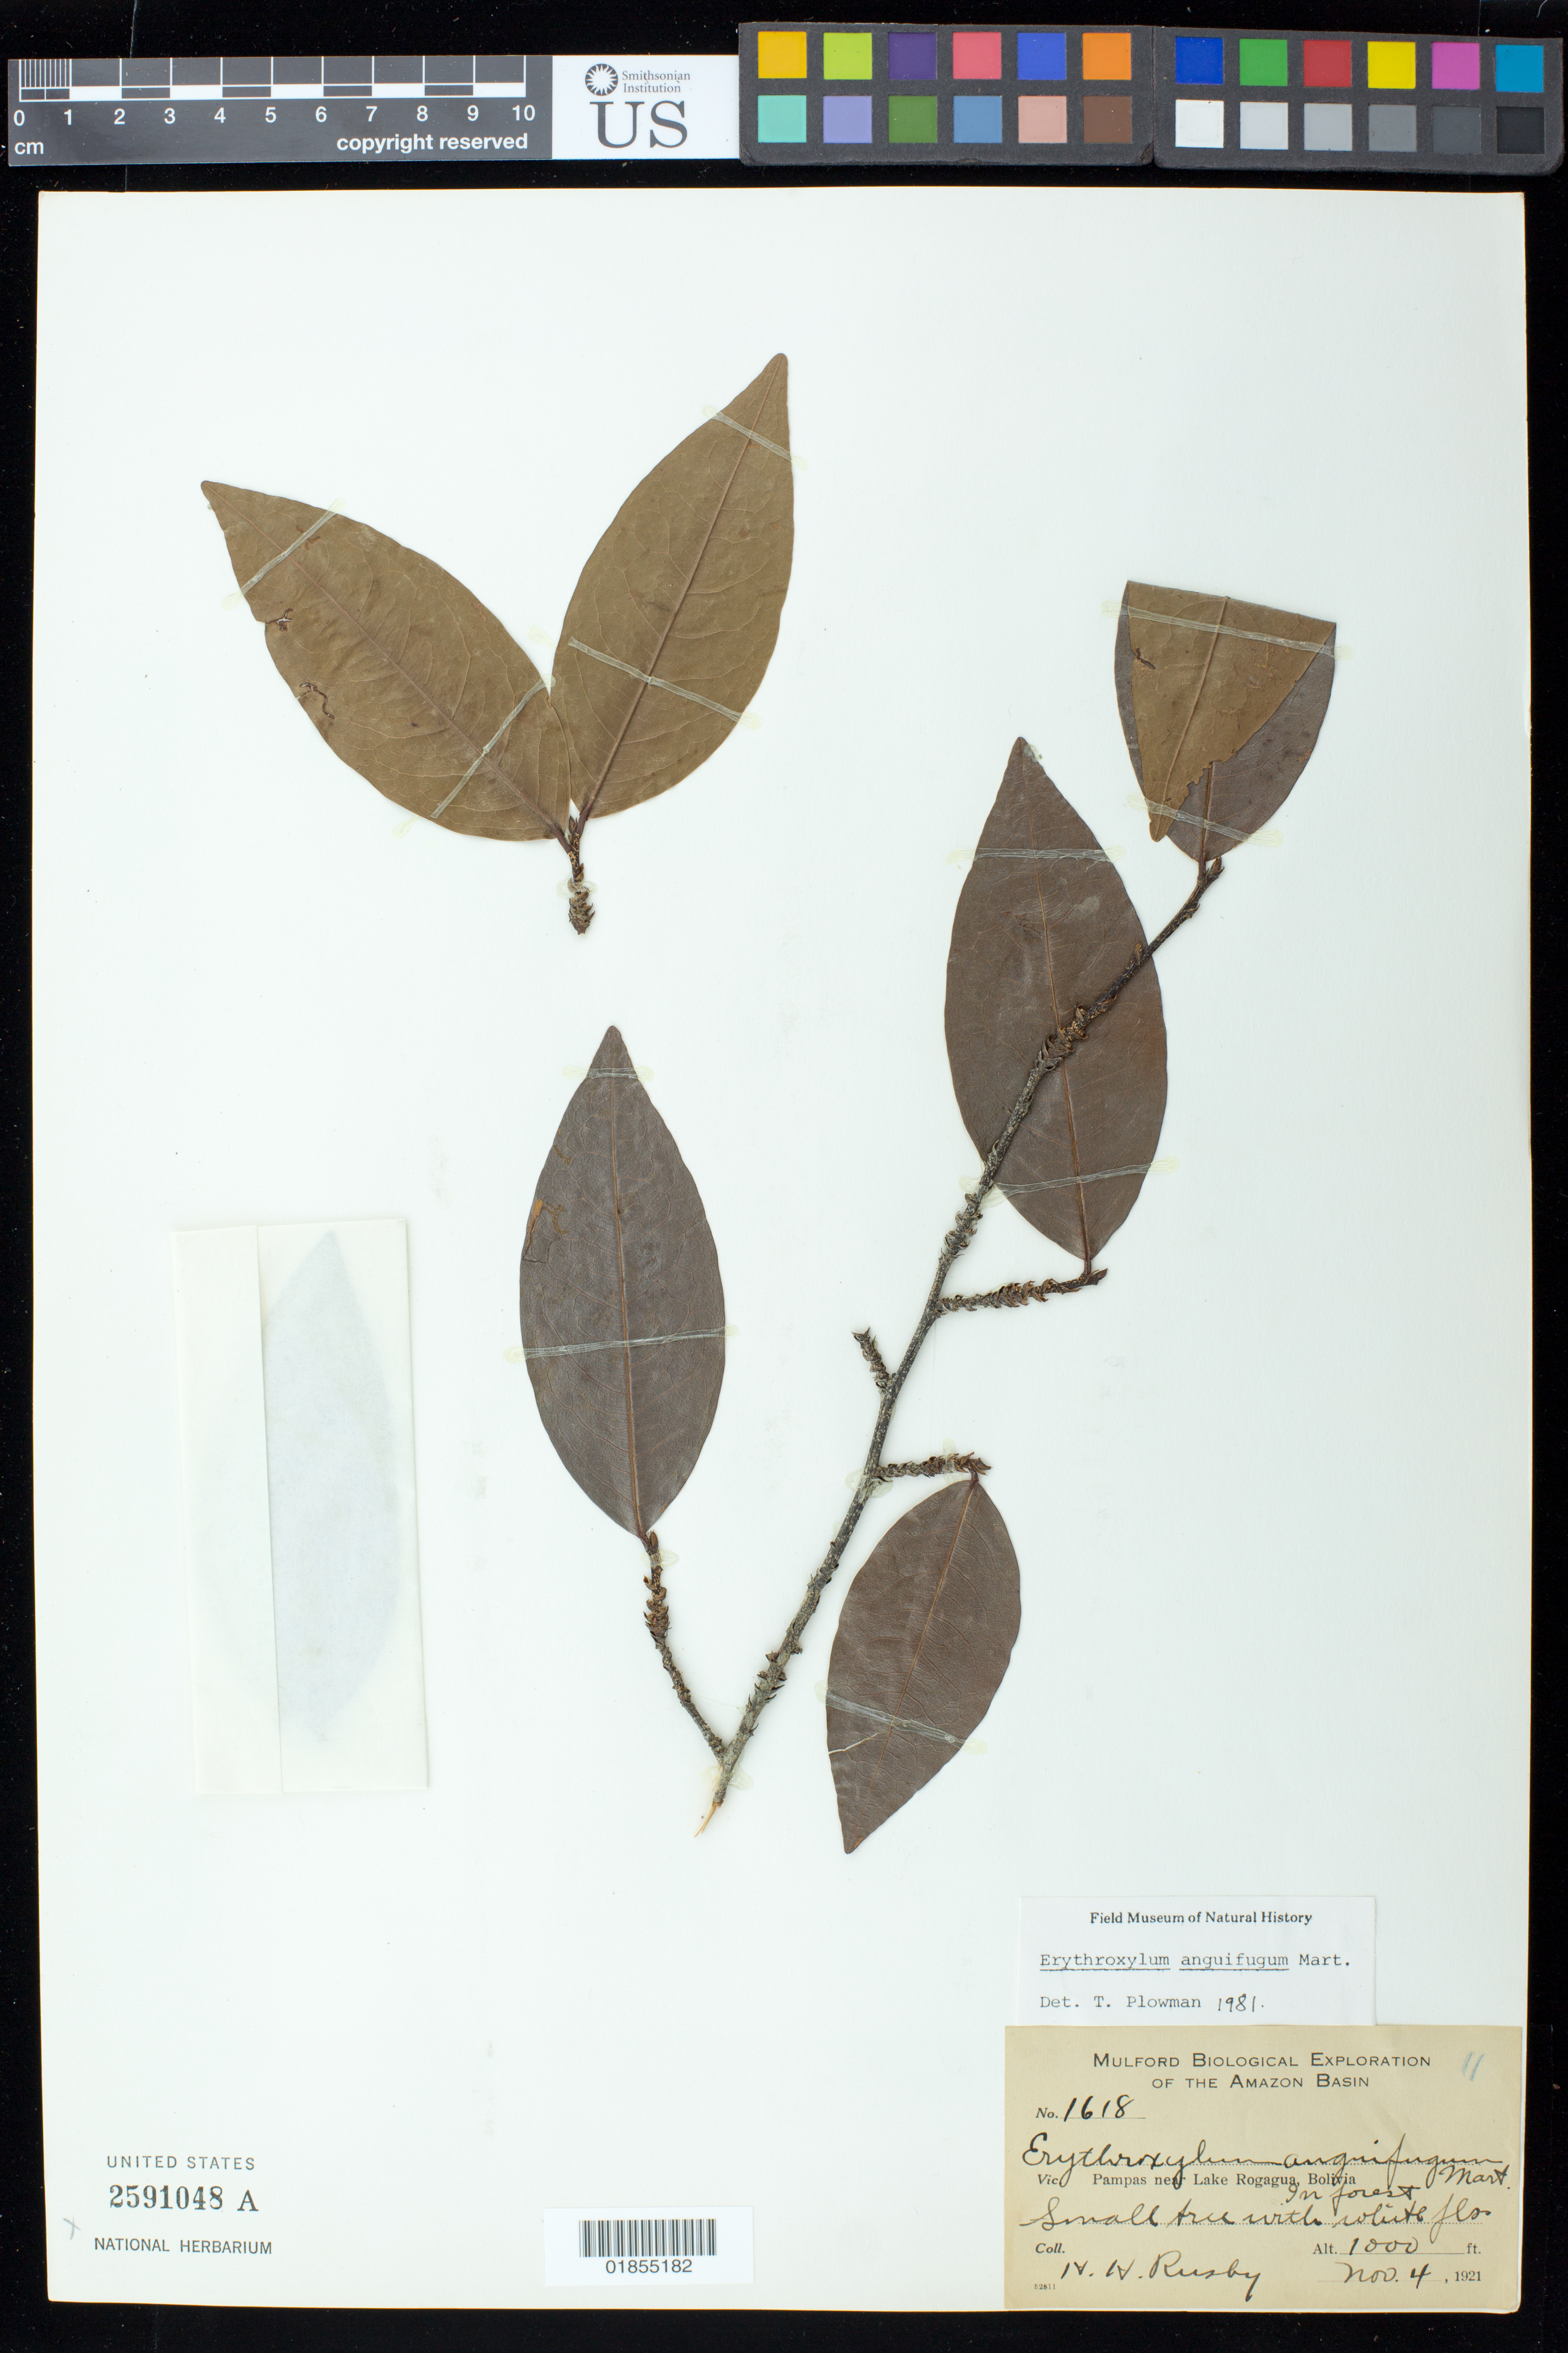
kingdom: Plantae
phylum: Tracheophyta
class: Magnoliopsida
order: Malpighiales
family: Erythroxylaceae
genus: Erythroxylum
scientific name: Erythroxylum anguifugum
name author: Mart.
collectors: H. H. Rusby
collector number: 1618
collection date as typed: Nov. 4, 1921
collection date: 1921-11-04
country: Bolivia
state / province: Beni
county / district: José Ballivián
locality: Pampas near Lake Rogagua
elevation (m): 305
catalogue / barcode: US 2591048A